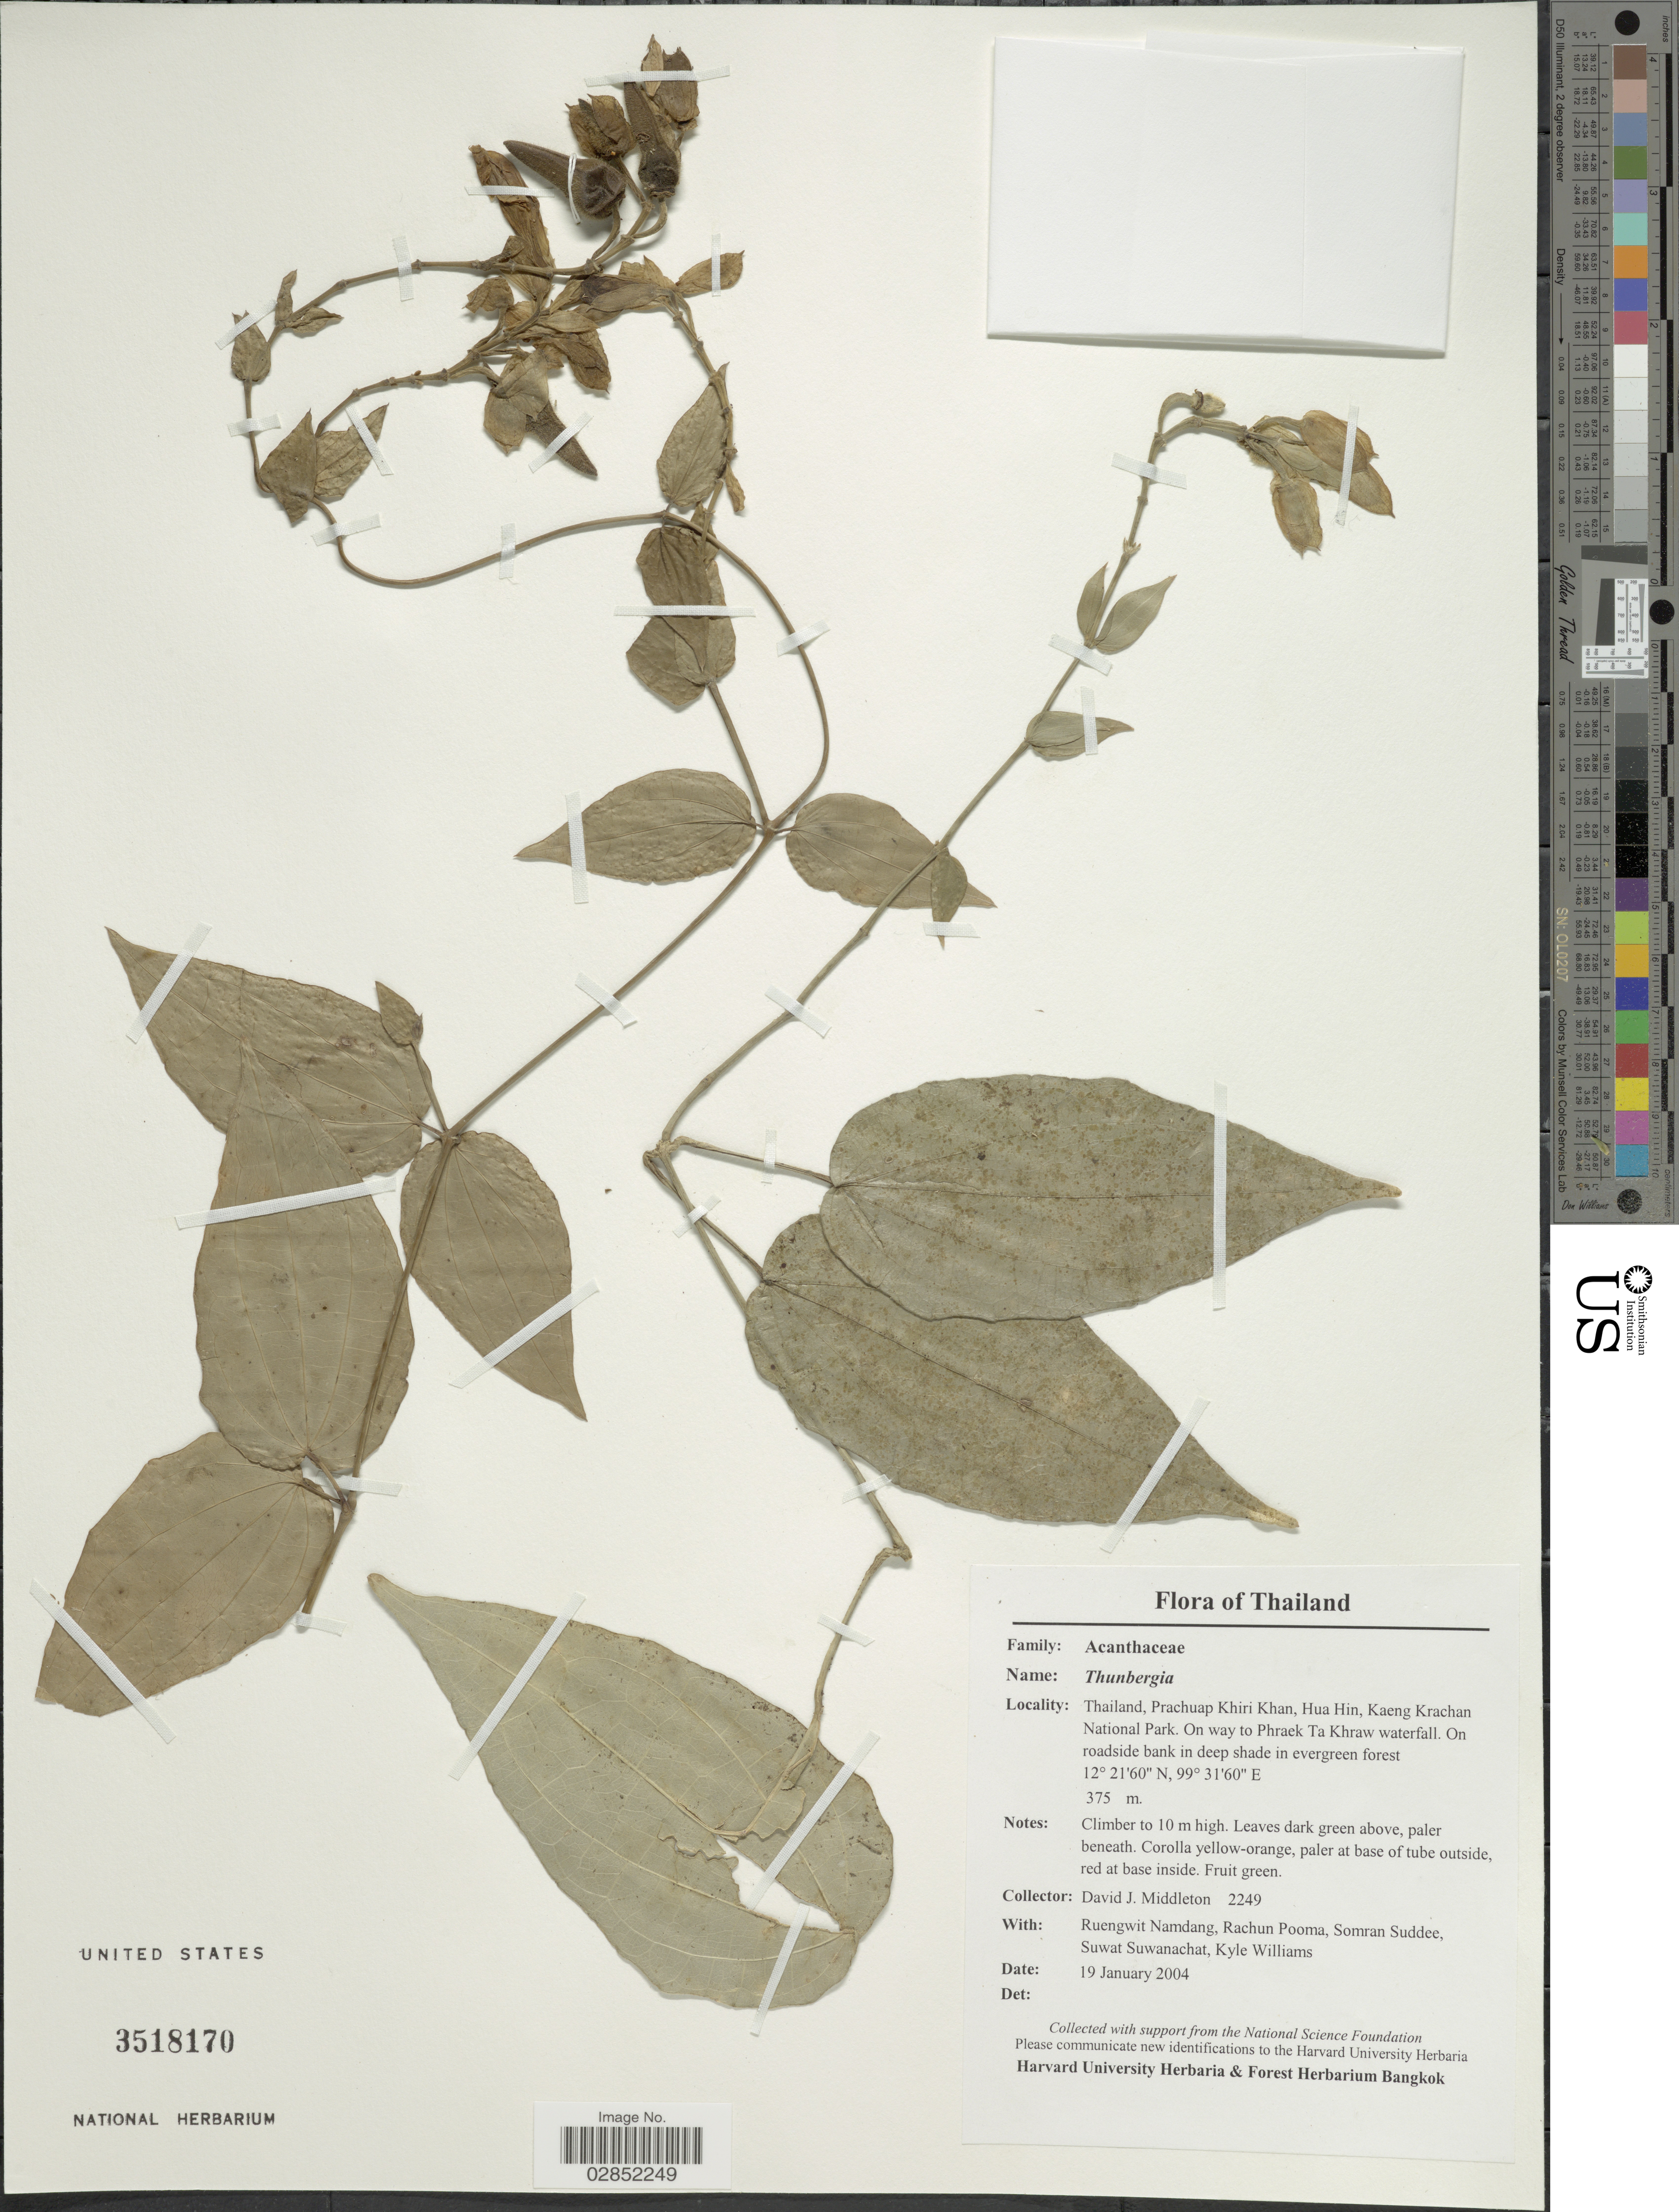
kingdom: Plantae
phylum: Tracheophyta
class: Magnoliopsida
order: Lamiales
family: Acanthaceae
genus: Thunbergia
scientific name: Thunbergia sp.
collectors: D. J. Middleton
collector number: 2249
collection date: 2004-01-19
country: Thailand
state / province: Prachuap Khiri Khan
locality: Hua Hin, Kaeng Krachan National Park. On way to Phraek Ta Khraw waterfall.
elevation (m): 375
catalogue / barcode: US 3518170